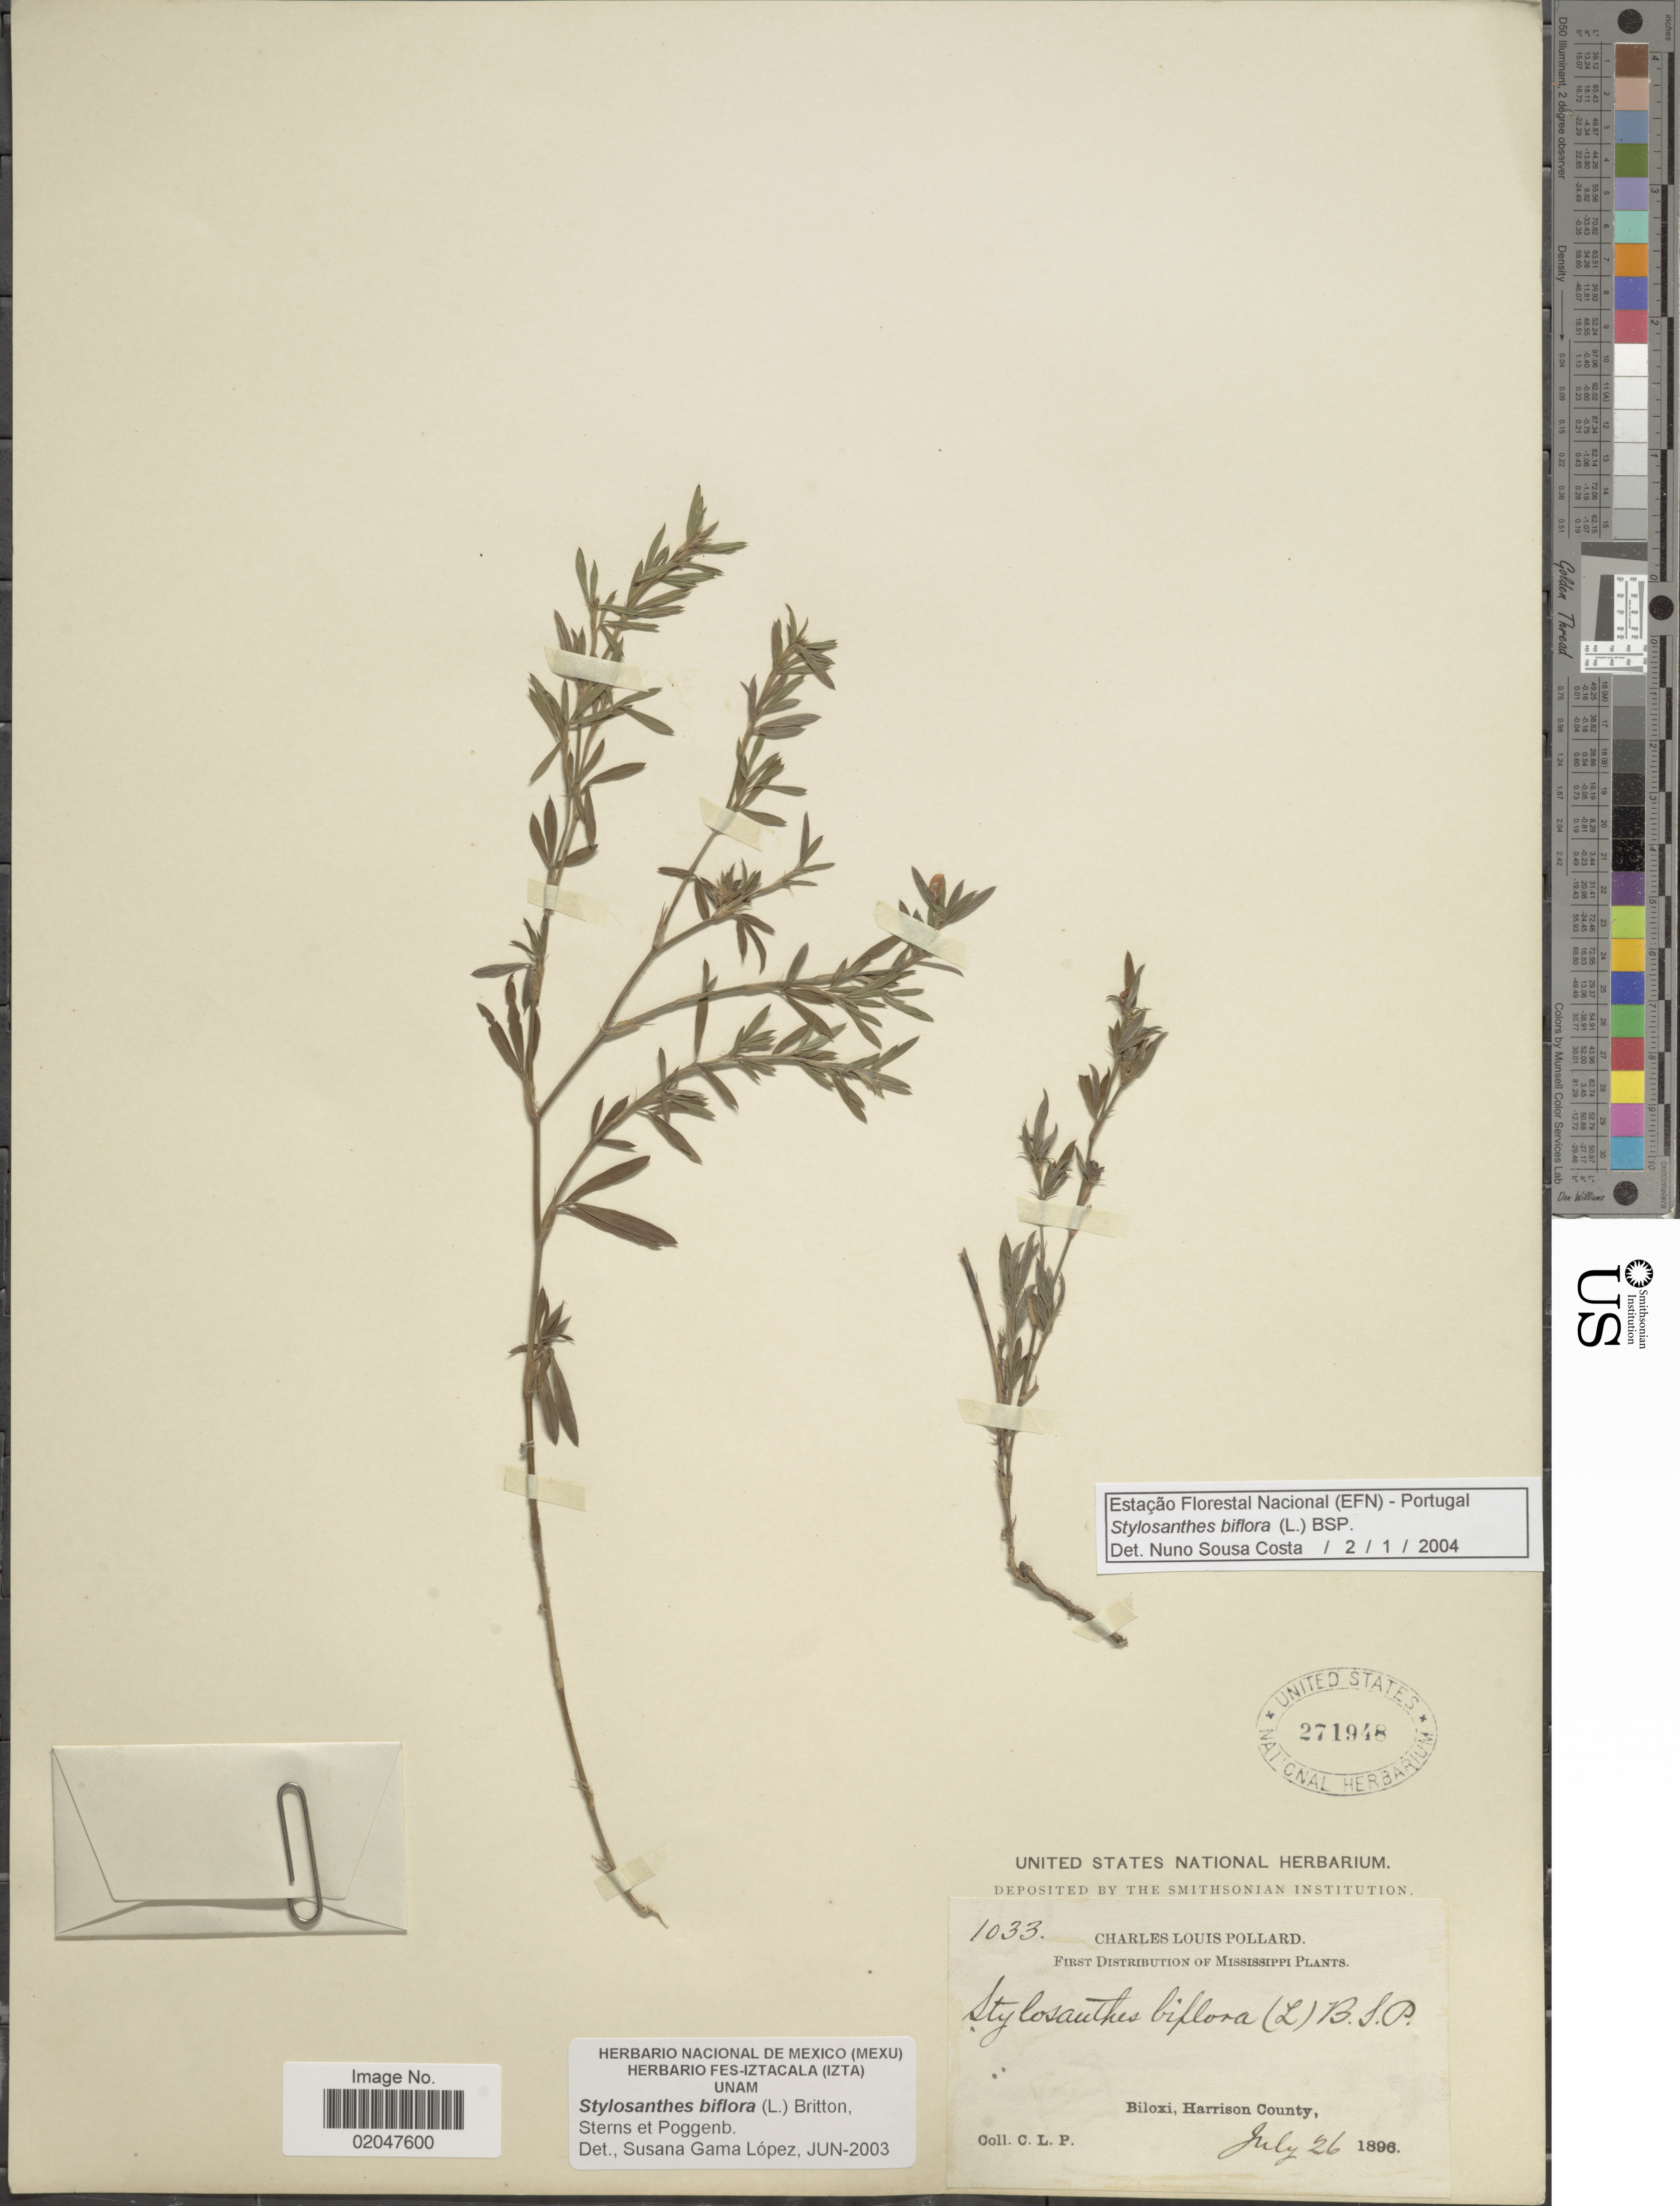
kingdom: Plantae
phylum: Tracheophyta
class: Magnoliopsida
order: Fabales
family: Fabaceae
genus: Stylosanthes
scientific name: Stylosanthes biflora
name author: (L.) Britton et al.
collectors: C. L. Pollard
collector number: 1033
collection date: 1896-07-26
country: United States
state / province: Mississippi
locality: Biloxi, Harrison County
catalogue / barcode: US 271948